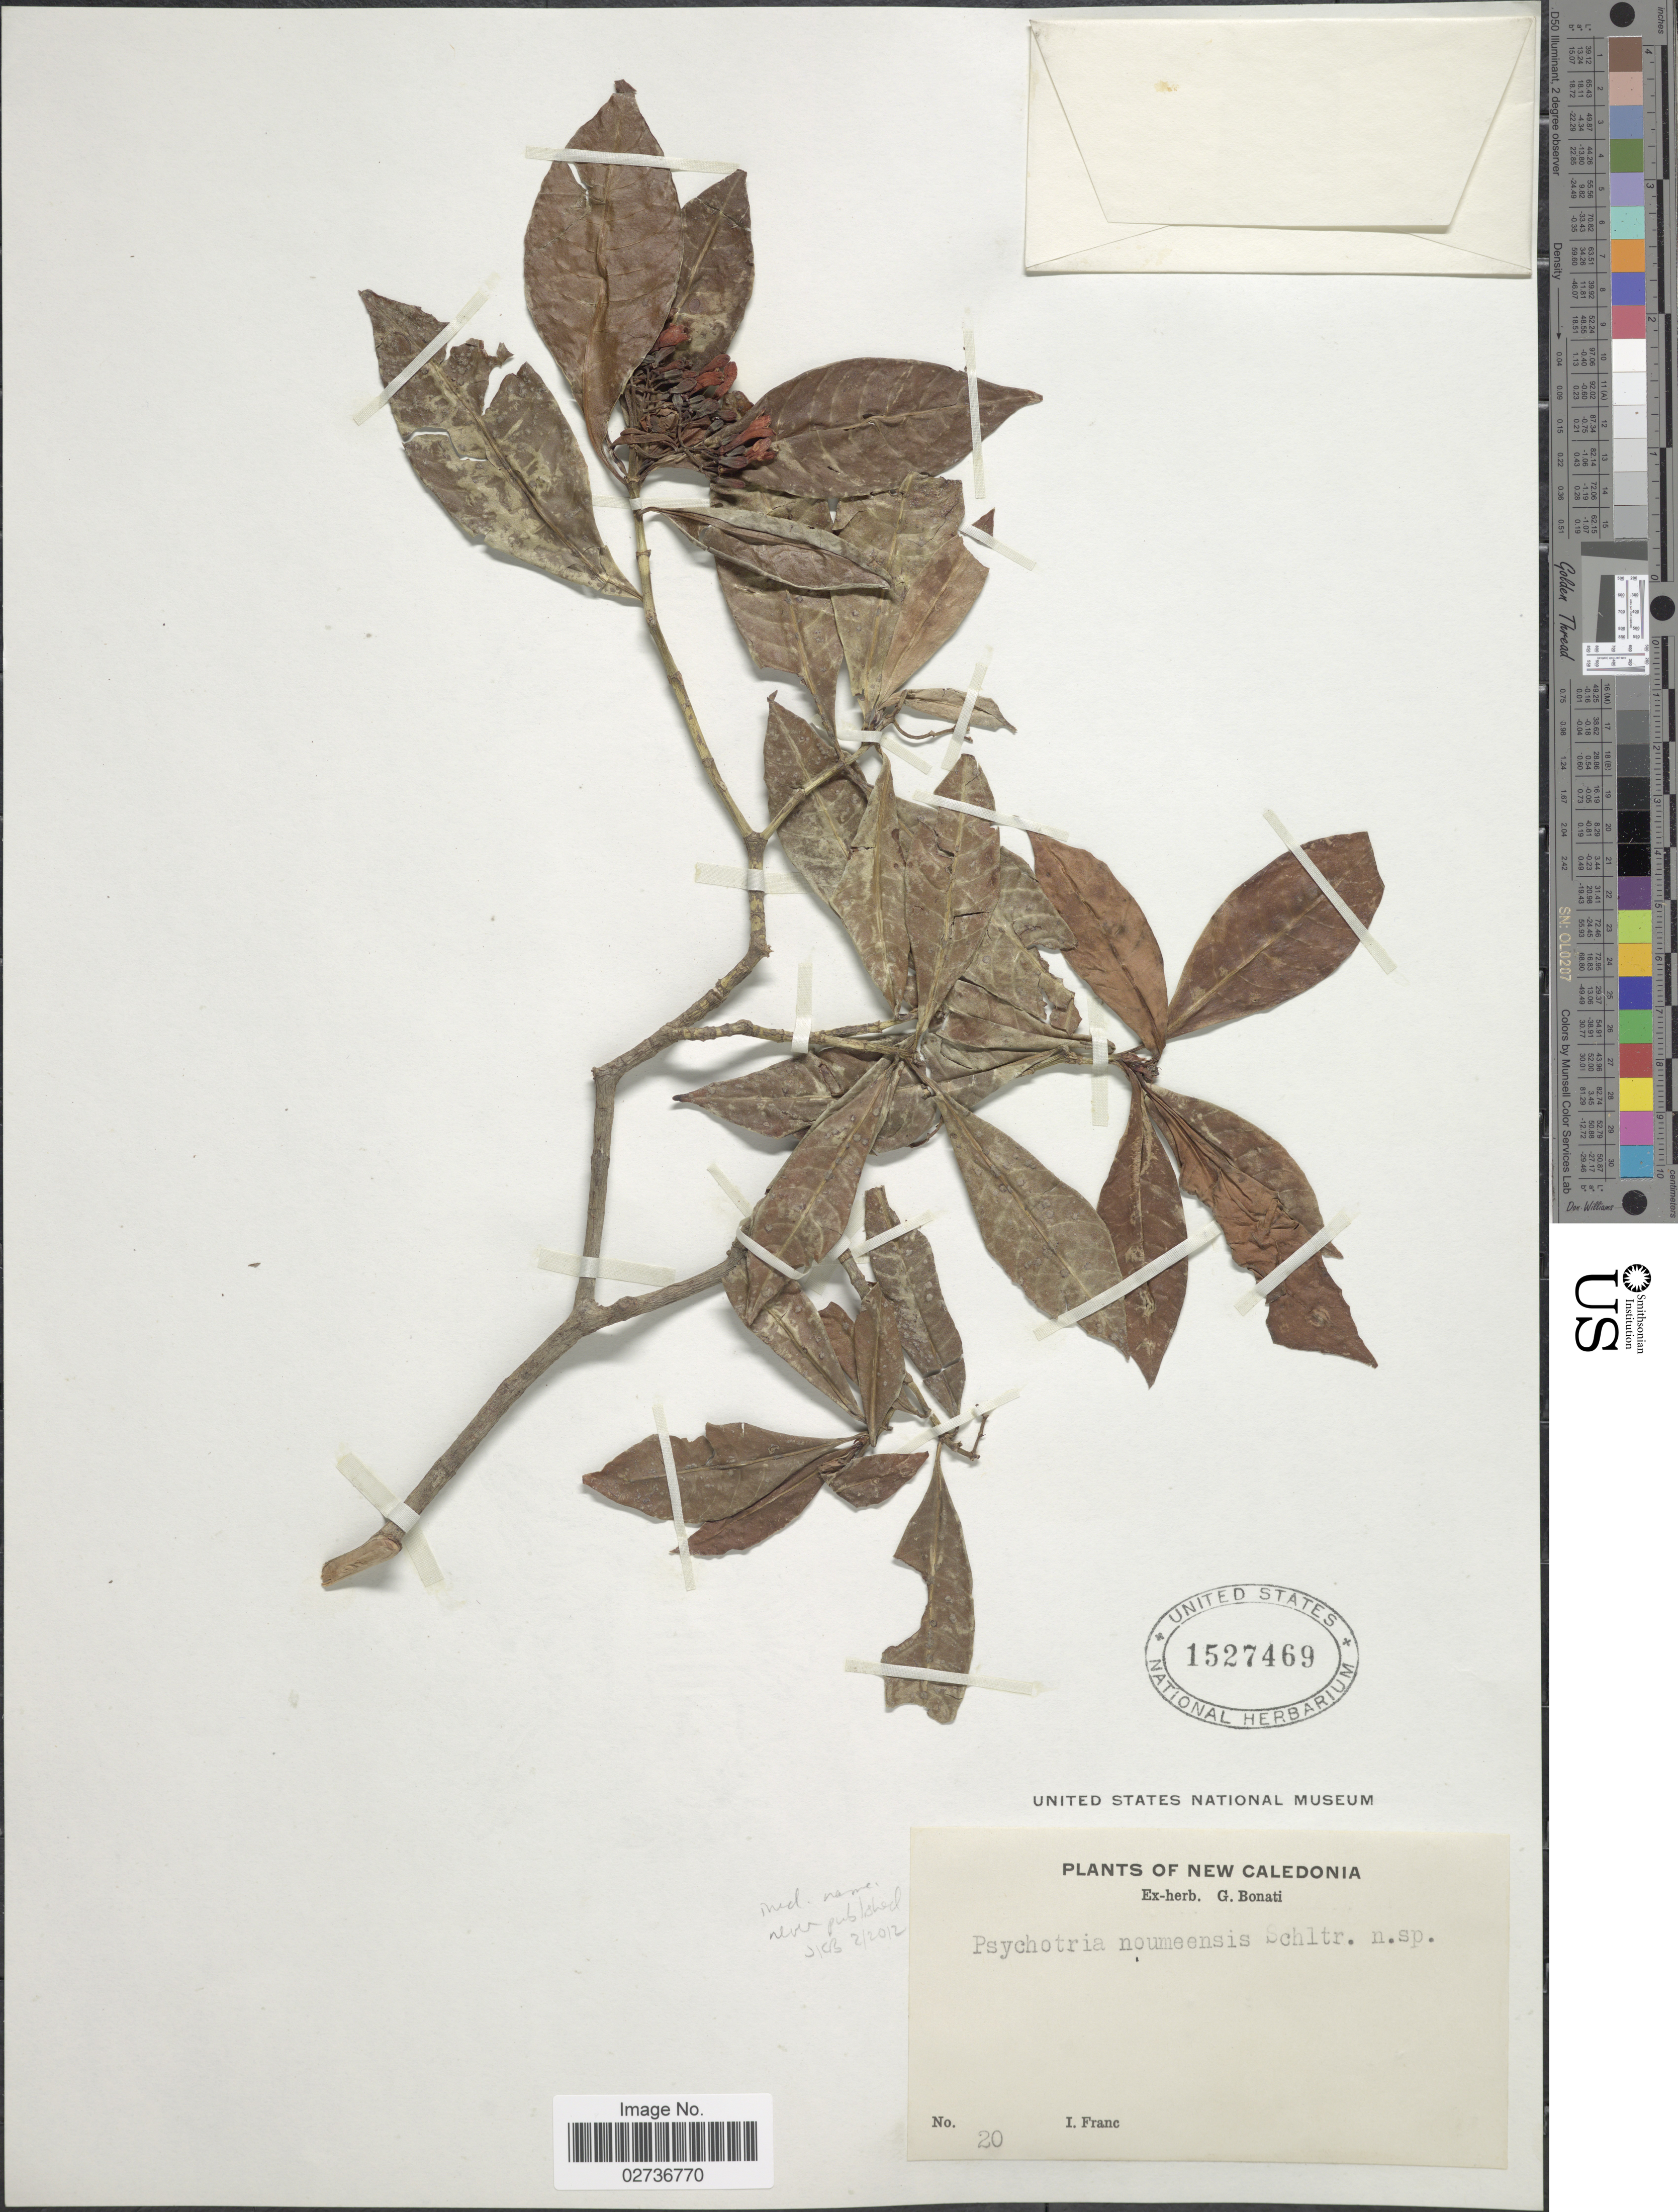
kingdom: Plantae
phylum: Tracheophyta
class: Magnoliopsida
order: Gentianales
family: Rubiaceae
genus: Psychotria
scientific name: Psychotria noumeensis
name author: Schltr. ex Guillaumin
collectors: I. Franc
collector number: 20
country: New Caledonia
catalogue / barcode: US 1527469